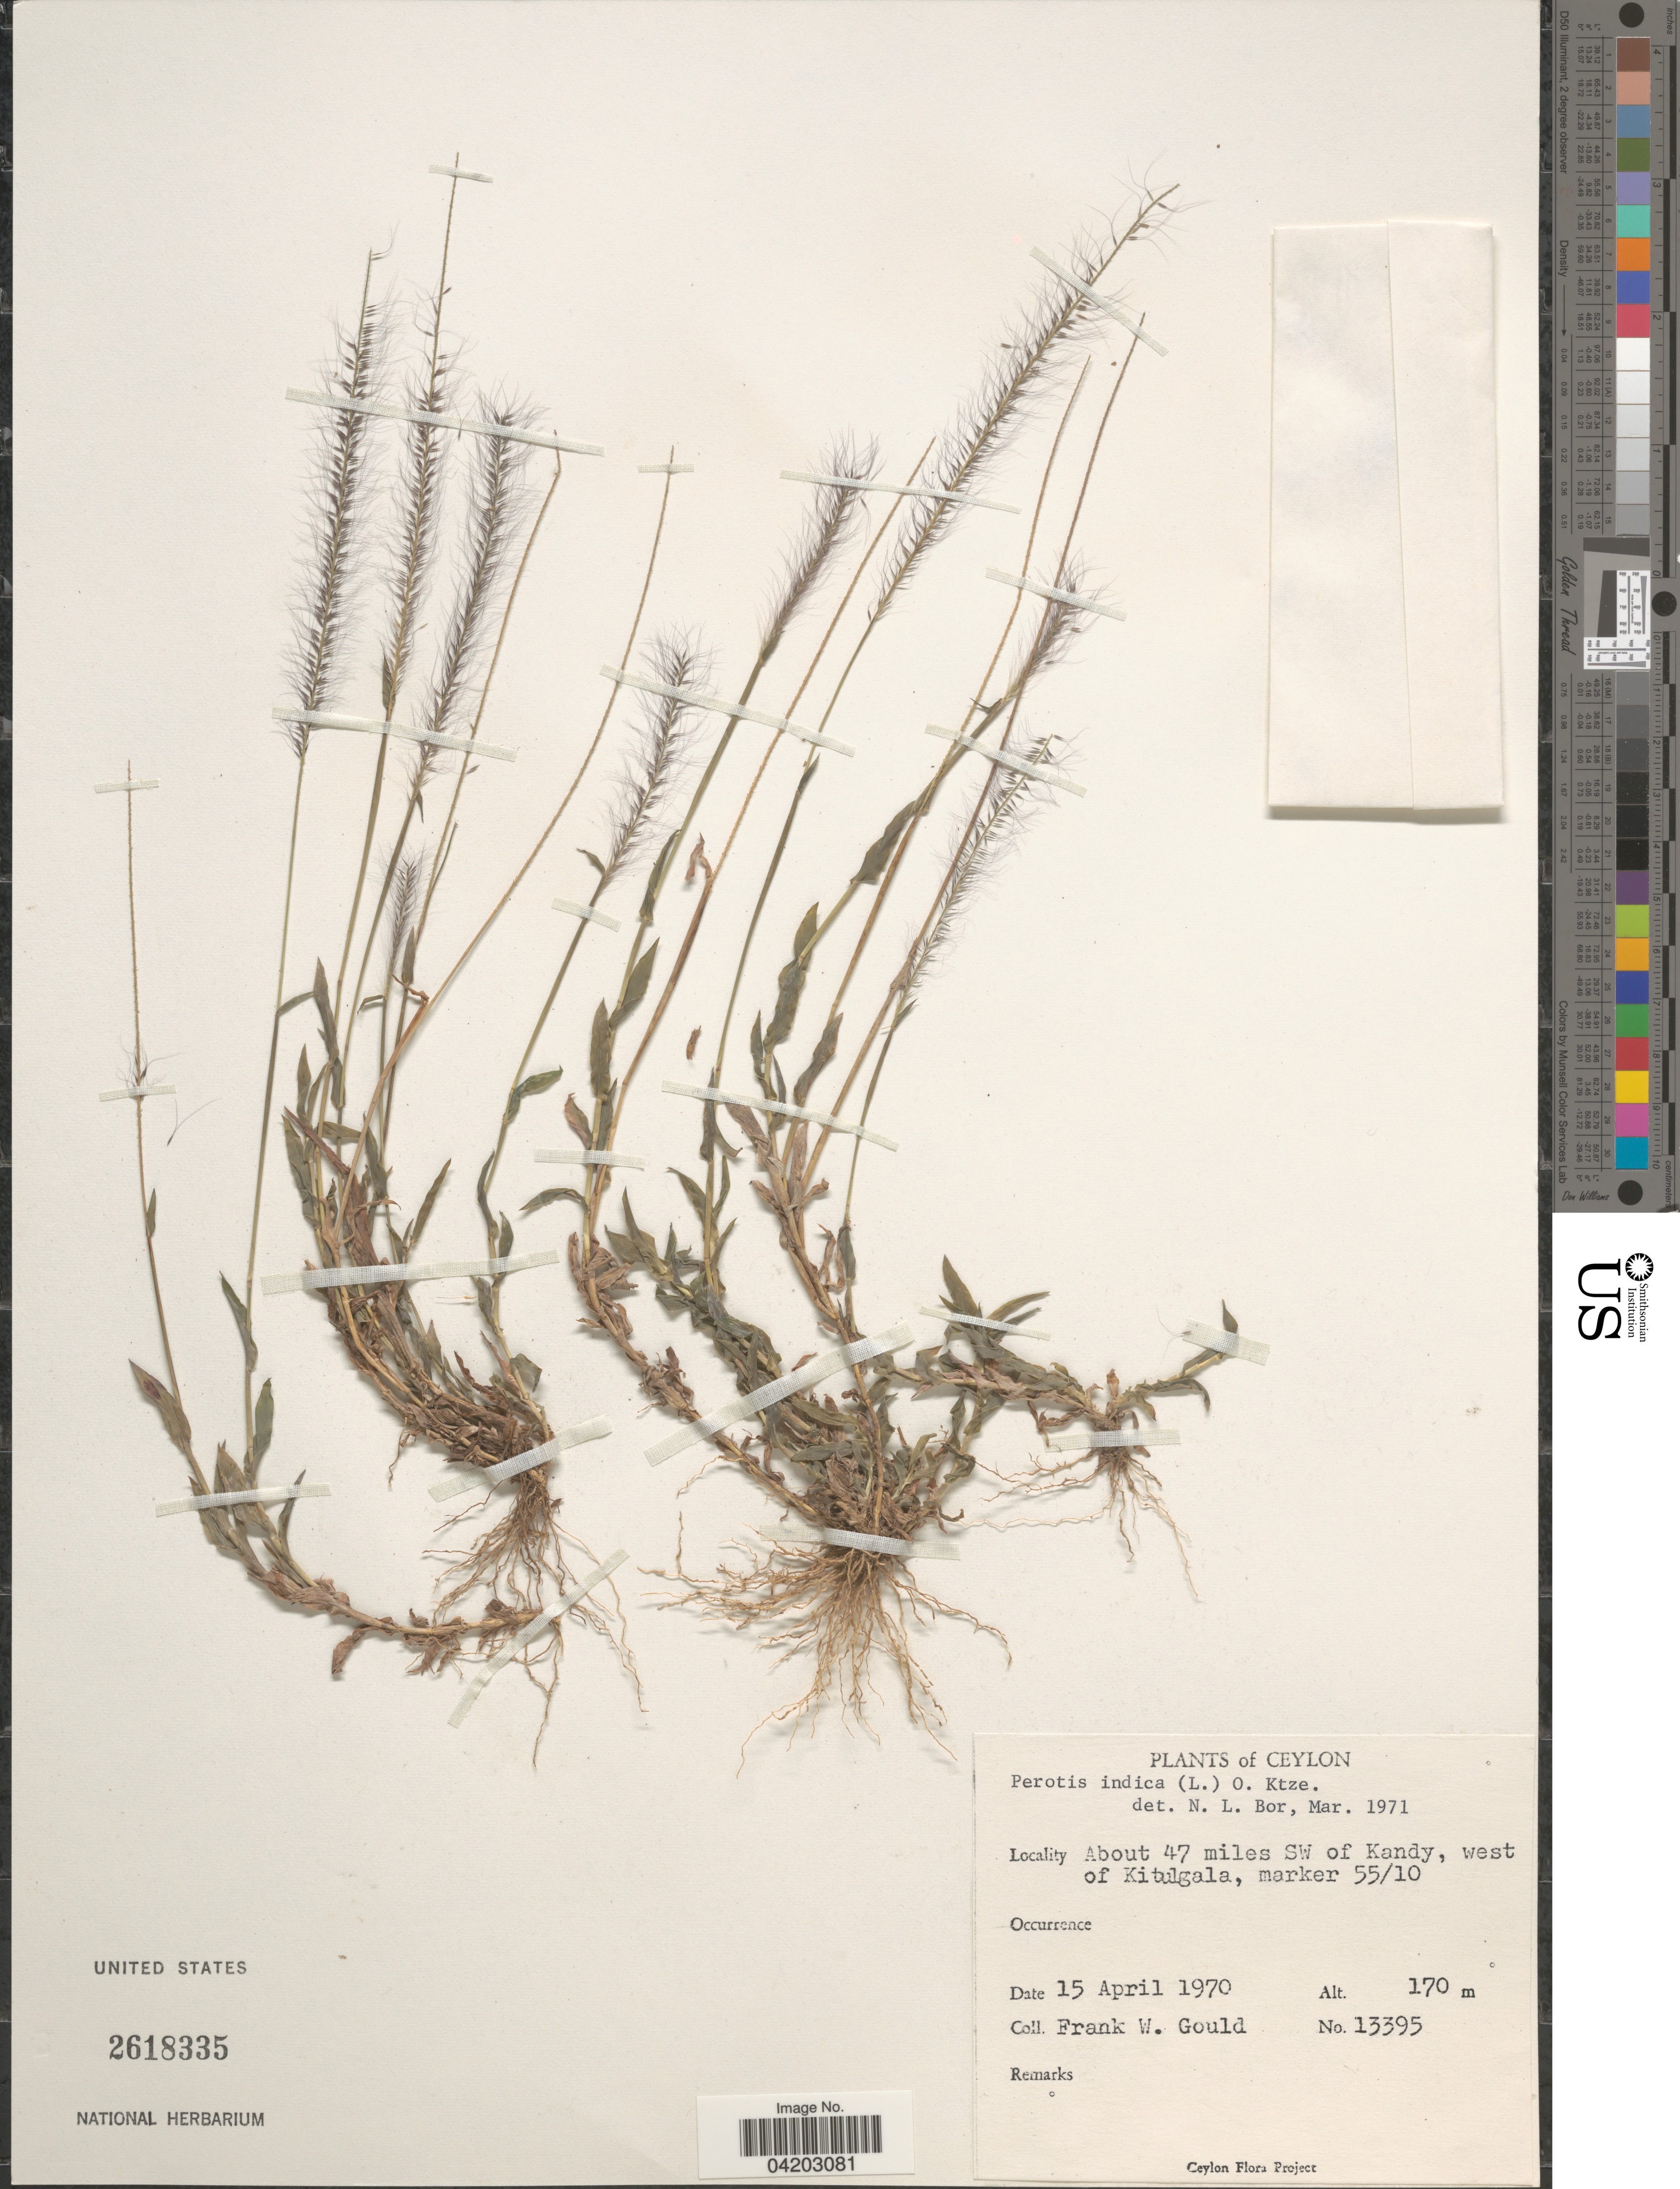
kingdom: Plantae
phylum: Tracheophyta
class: Liliopsida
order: Poales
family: Poaceae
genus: Perotis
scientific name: Perotis indica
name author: (L.) Kuntze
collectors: F. W. Gould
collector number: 13395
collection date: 1970-04-15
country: Sri Lanka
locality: Ceylon. About 47 miles SW of Kandy, west of Kitulgala, marker 55/10.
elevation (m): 170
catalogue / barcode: US 2618335